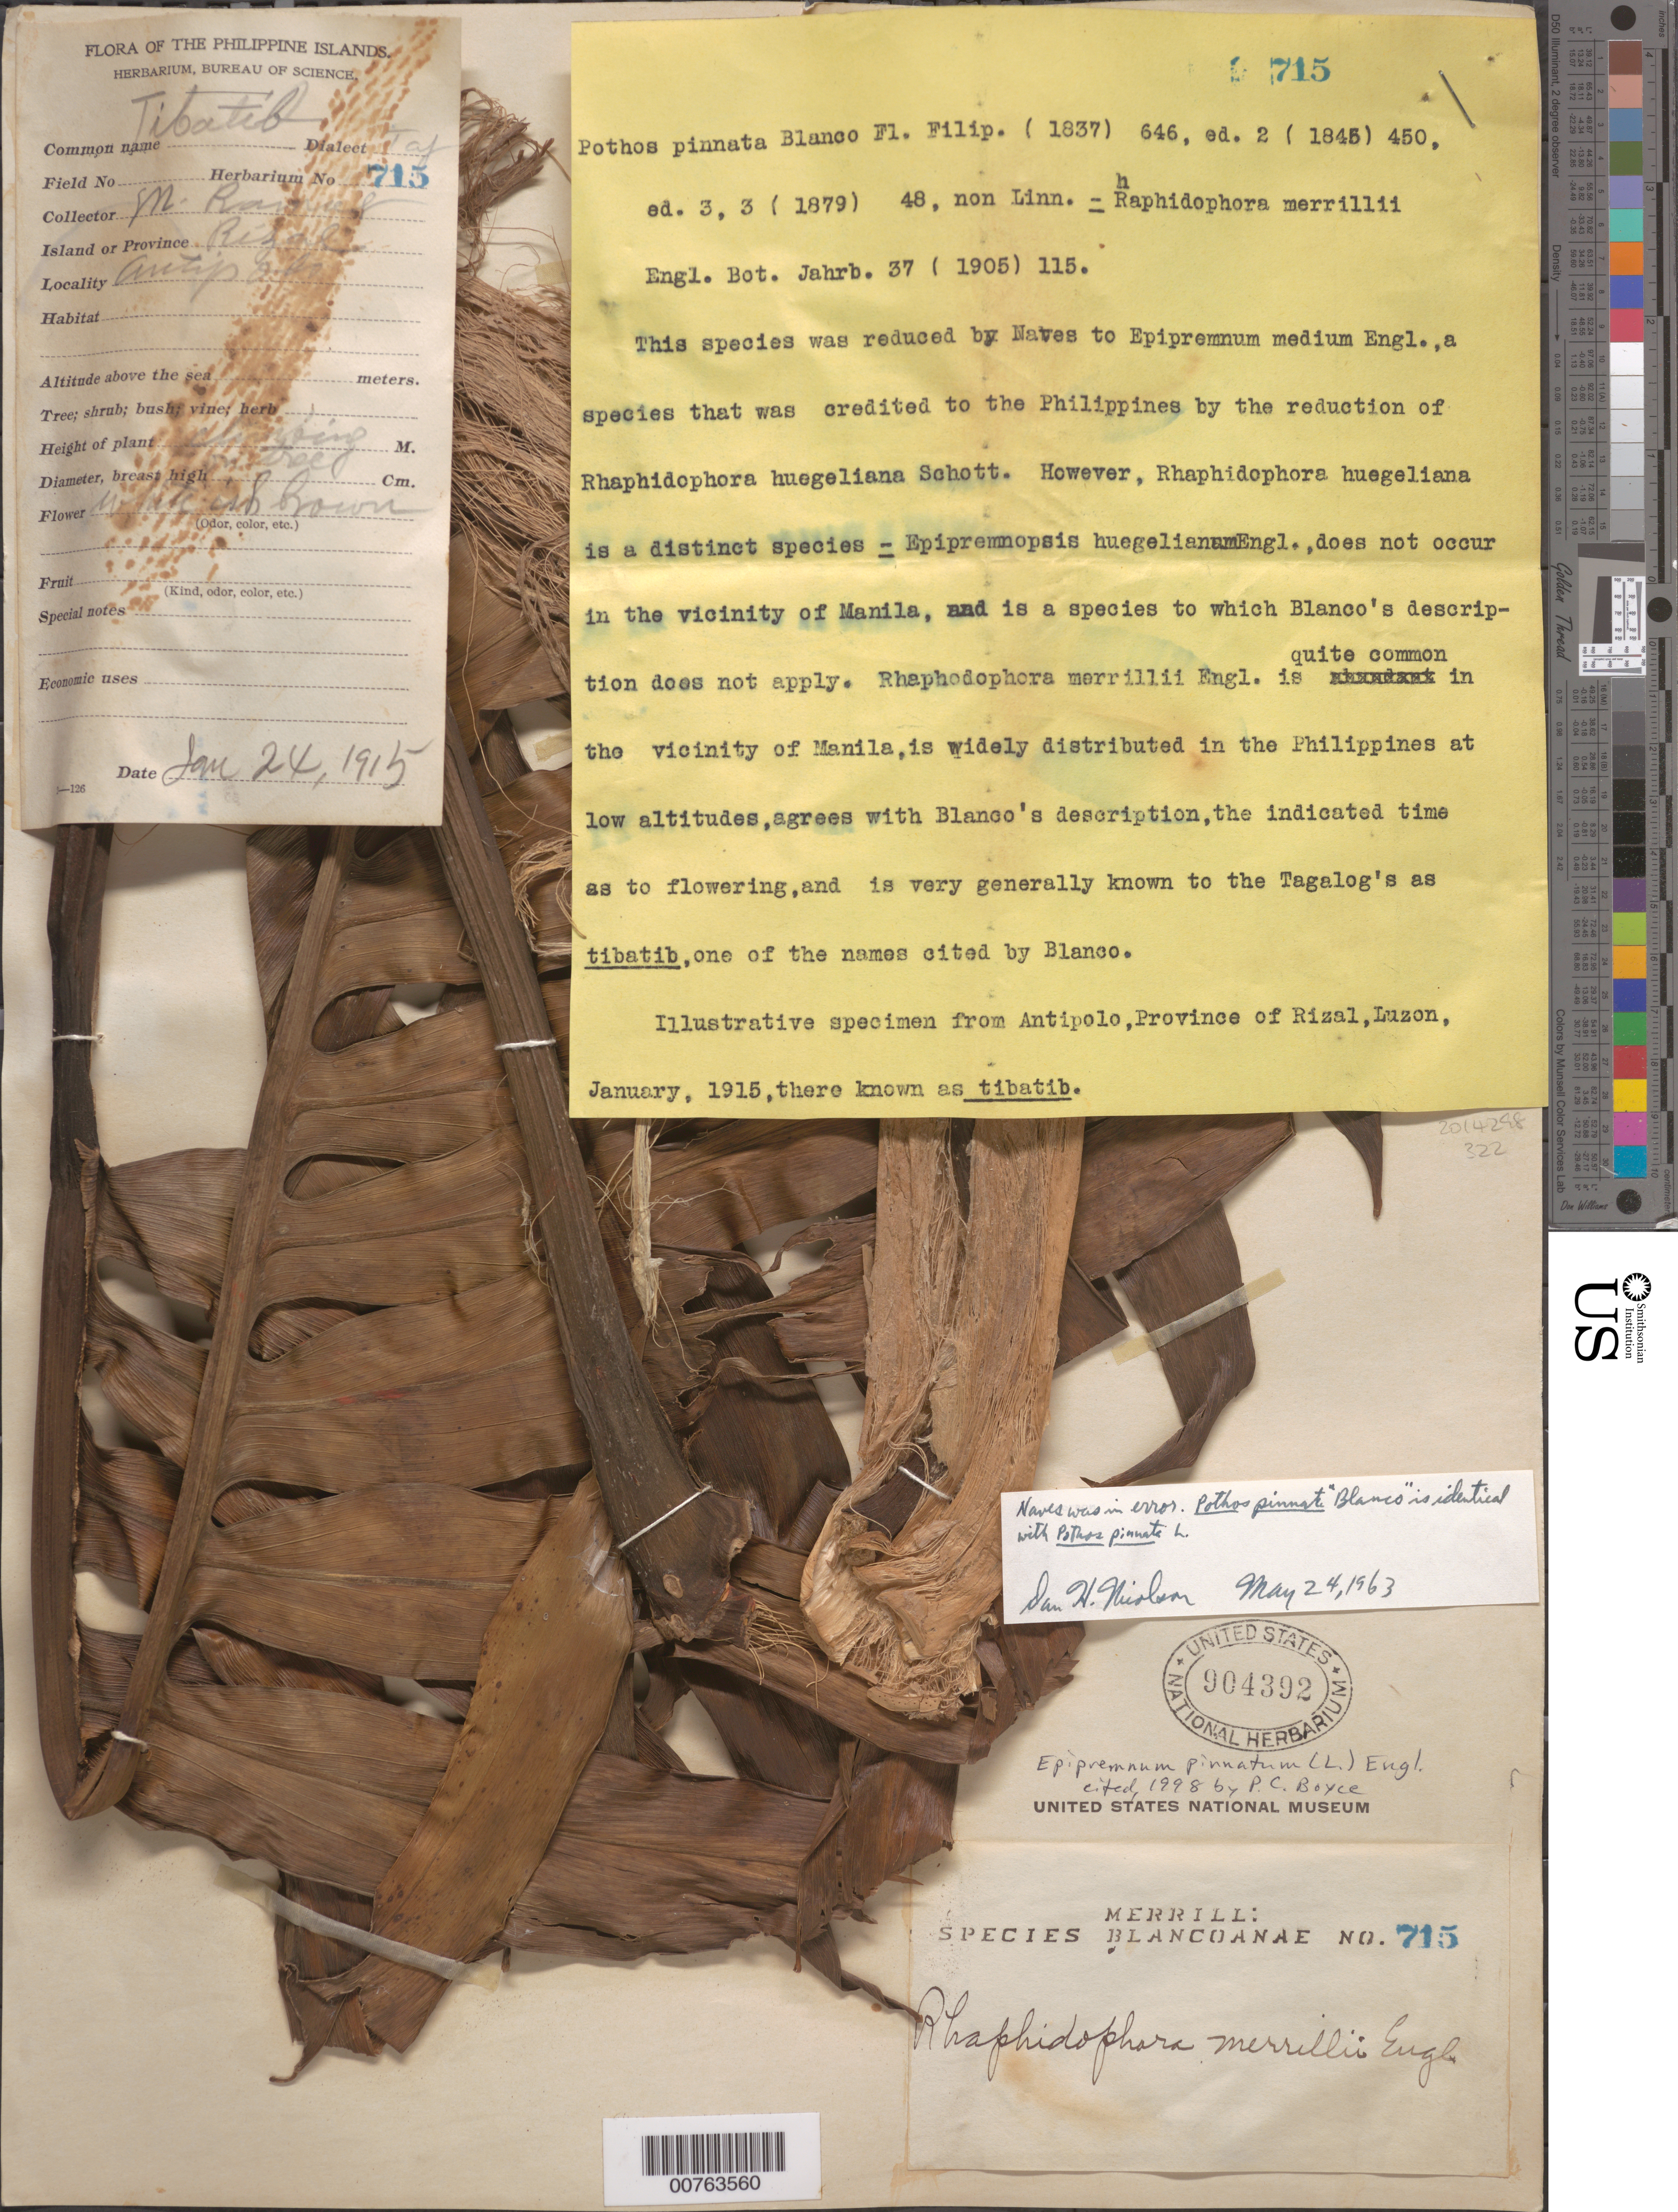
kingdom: Plantae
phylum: Tracheophyta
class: Liliopsida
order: Alismatales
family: Araceae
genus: Epipremnum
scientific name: Epipremnum pinnatum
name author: (L.) Engl.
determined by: Nicolson, Dan H.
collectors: M. Ramos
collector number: Sp. Blancoan. 0715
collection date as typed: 24 Jan 1915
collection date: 1915-01-24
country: Philippines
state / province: Calabarzon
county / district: Rizal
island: Luzon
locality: Antipolo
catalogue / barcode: US 904392